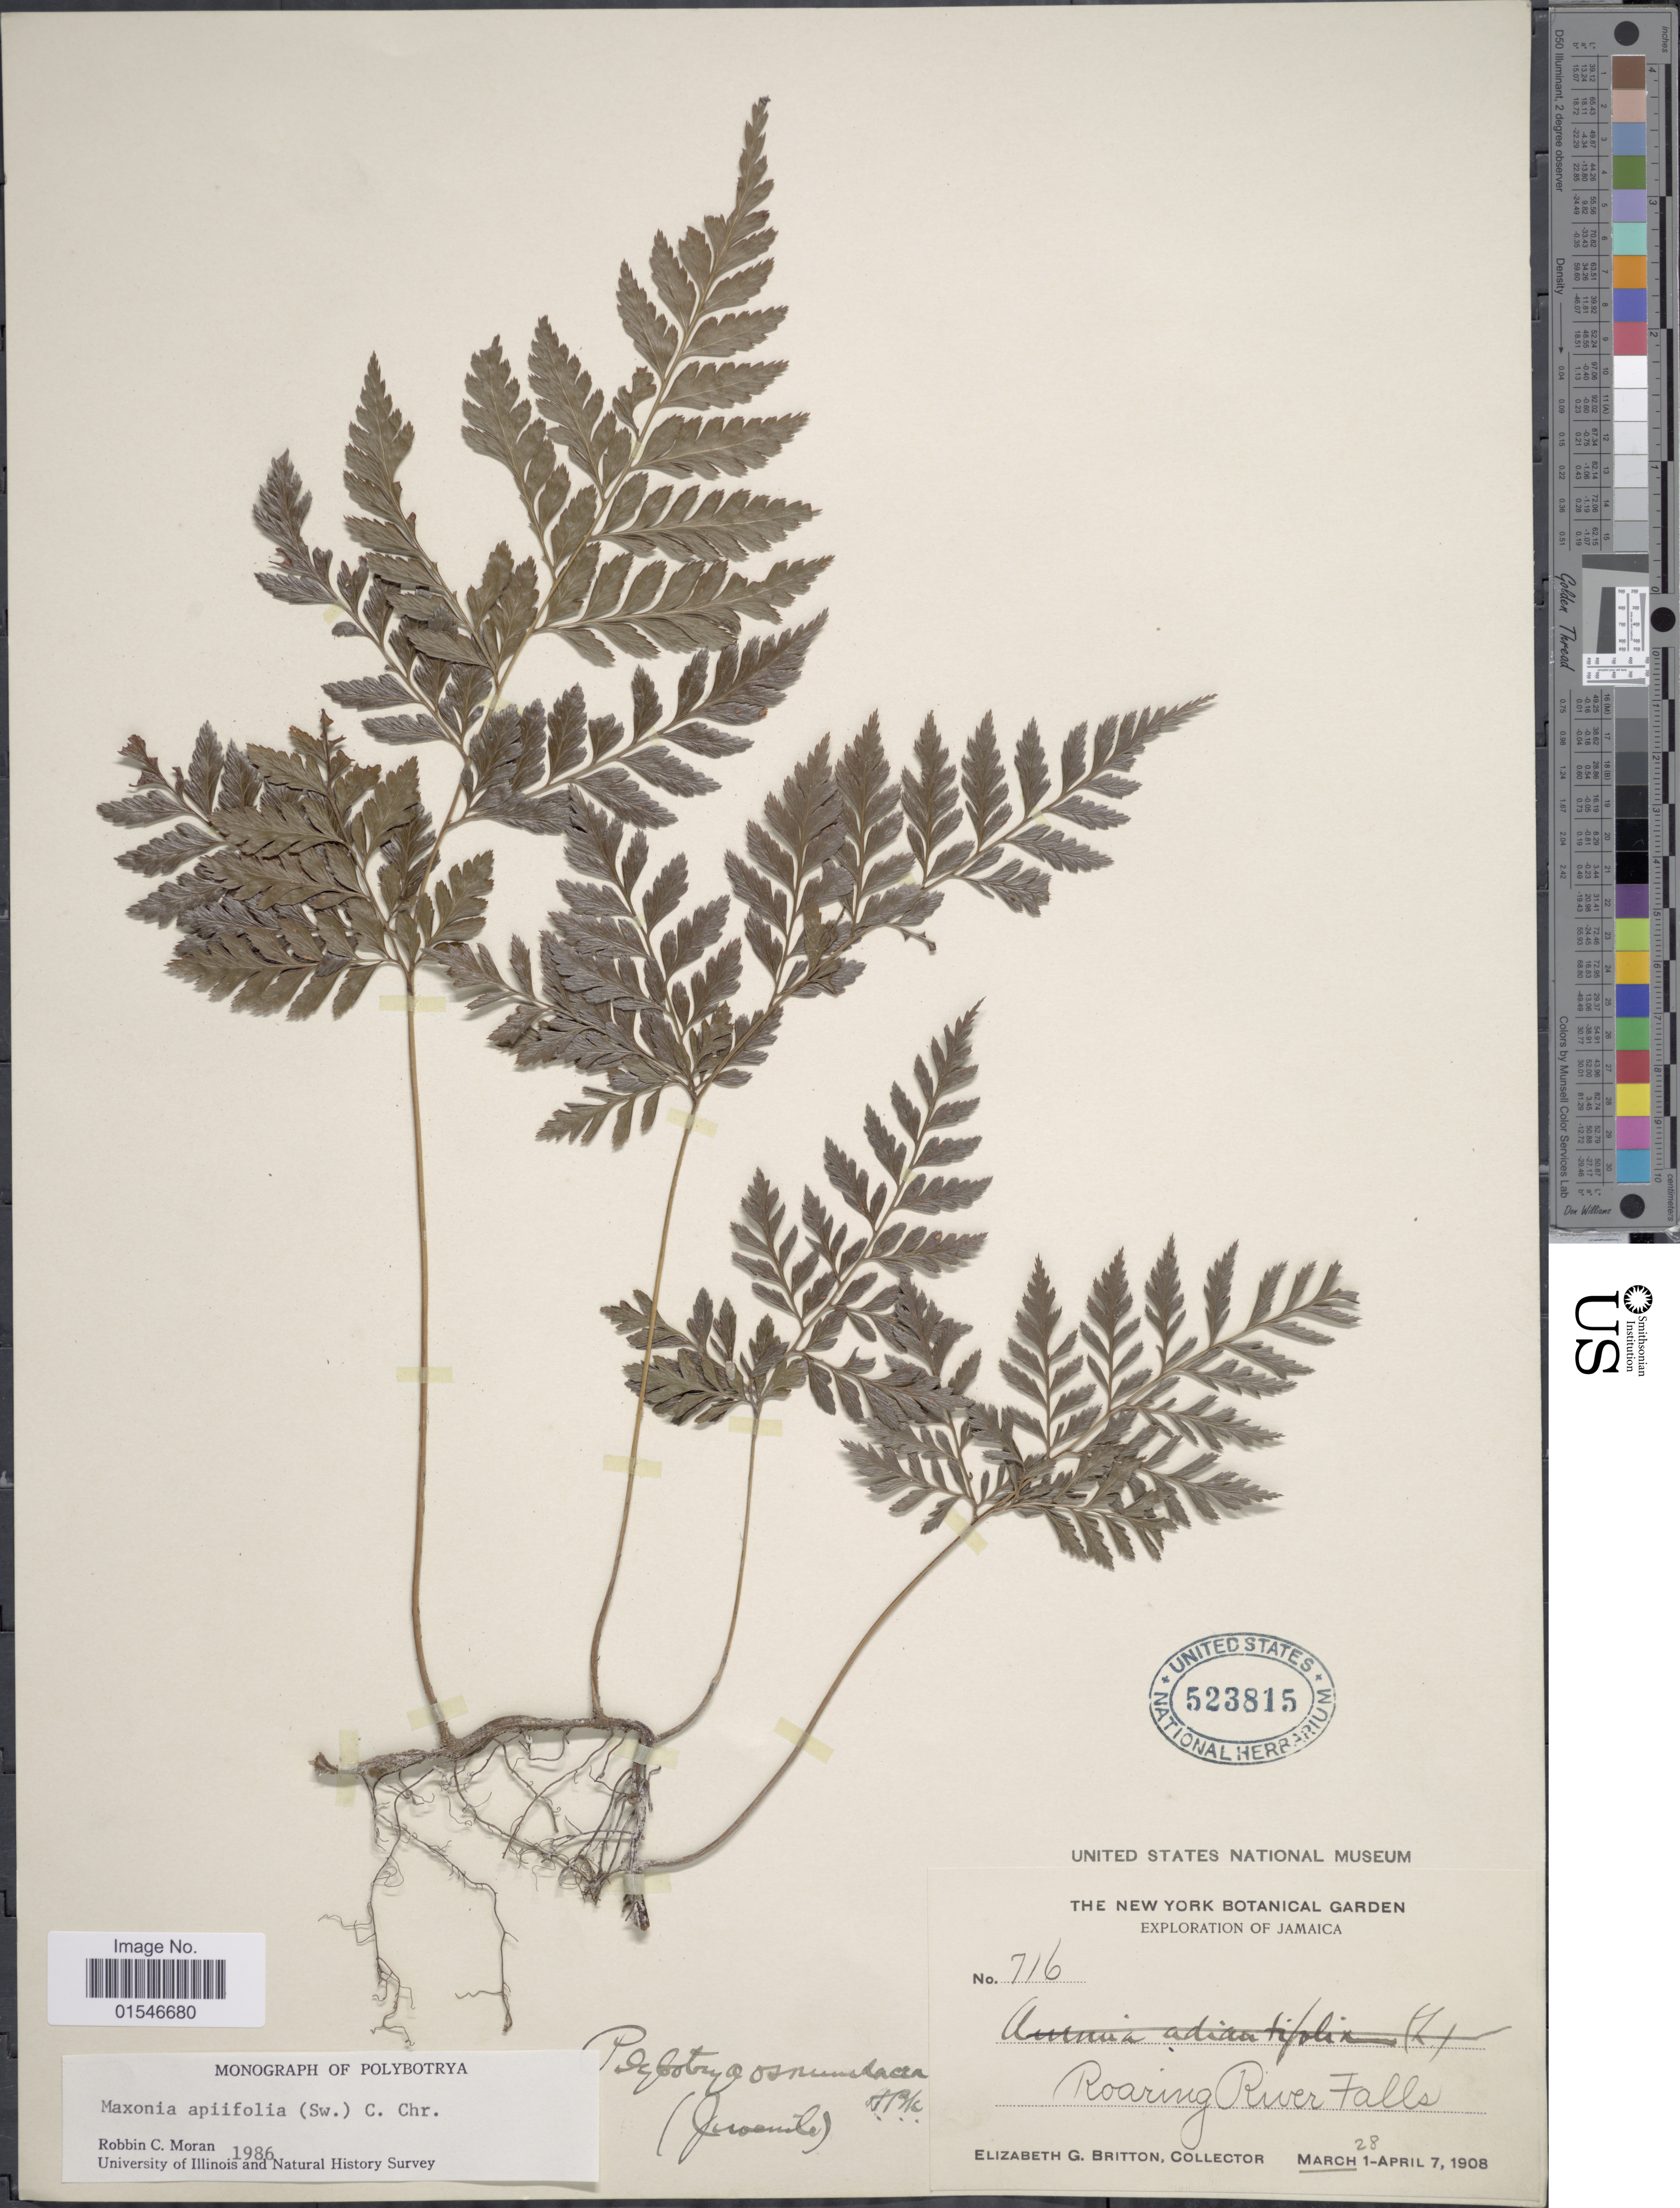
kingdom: Plantae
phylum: Tracheophyta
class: Polypodiopsida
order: Polypodiales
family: Dryopteridaceae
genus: Maxonia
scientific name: Maxonia apiifolia var. apiifolia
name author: (Sw.) C. Chr.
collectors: E. G. Britton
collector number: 716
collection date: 1908-03-28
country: Jamaica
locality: Roaring River Falls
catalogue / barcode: US 523815